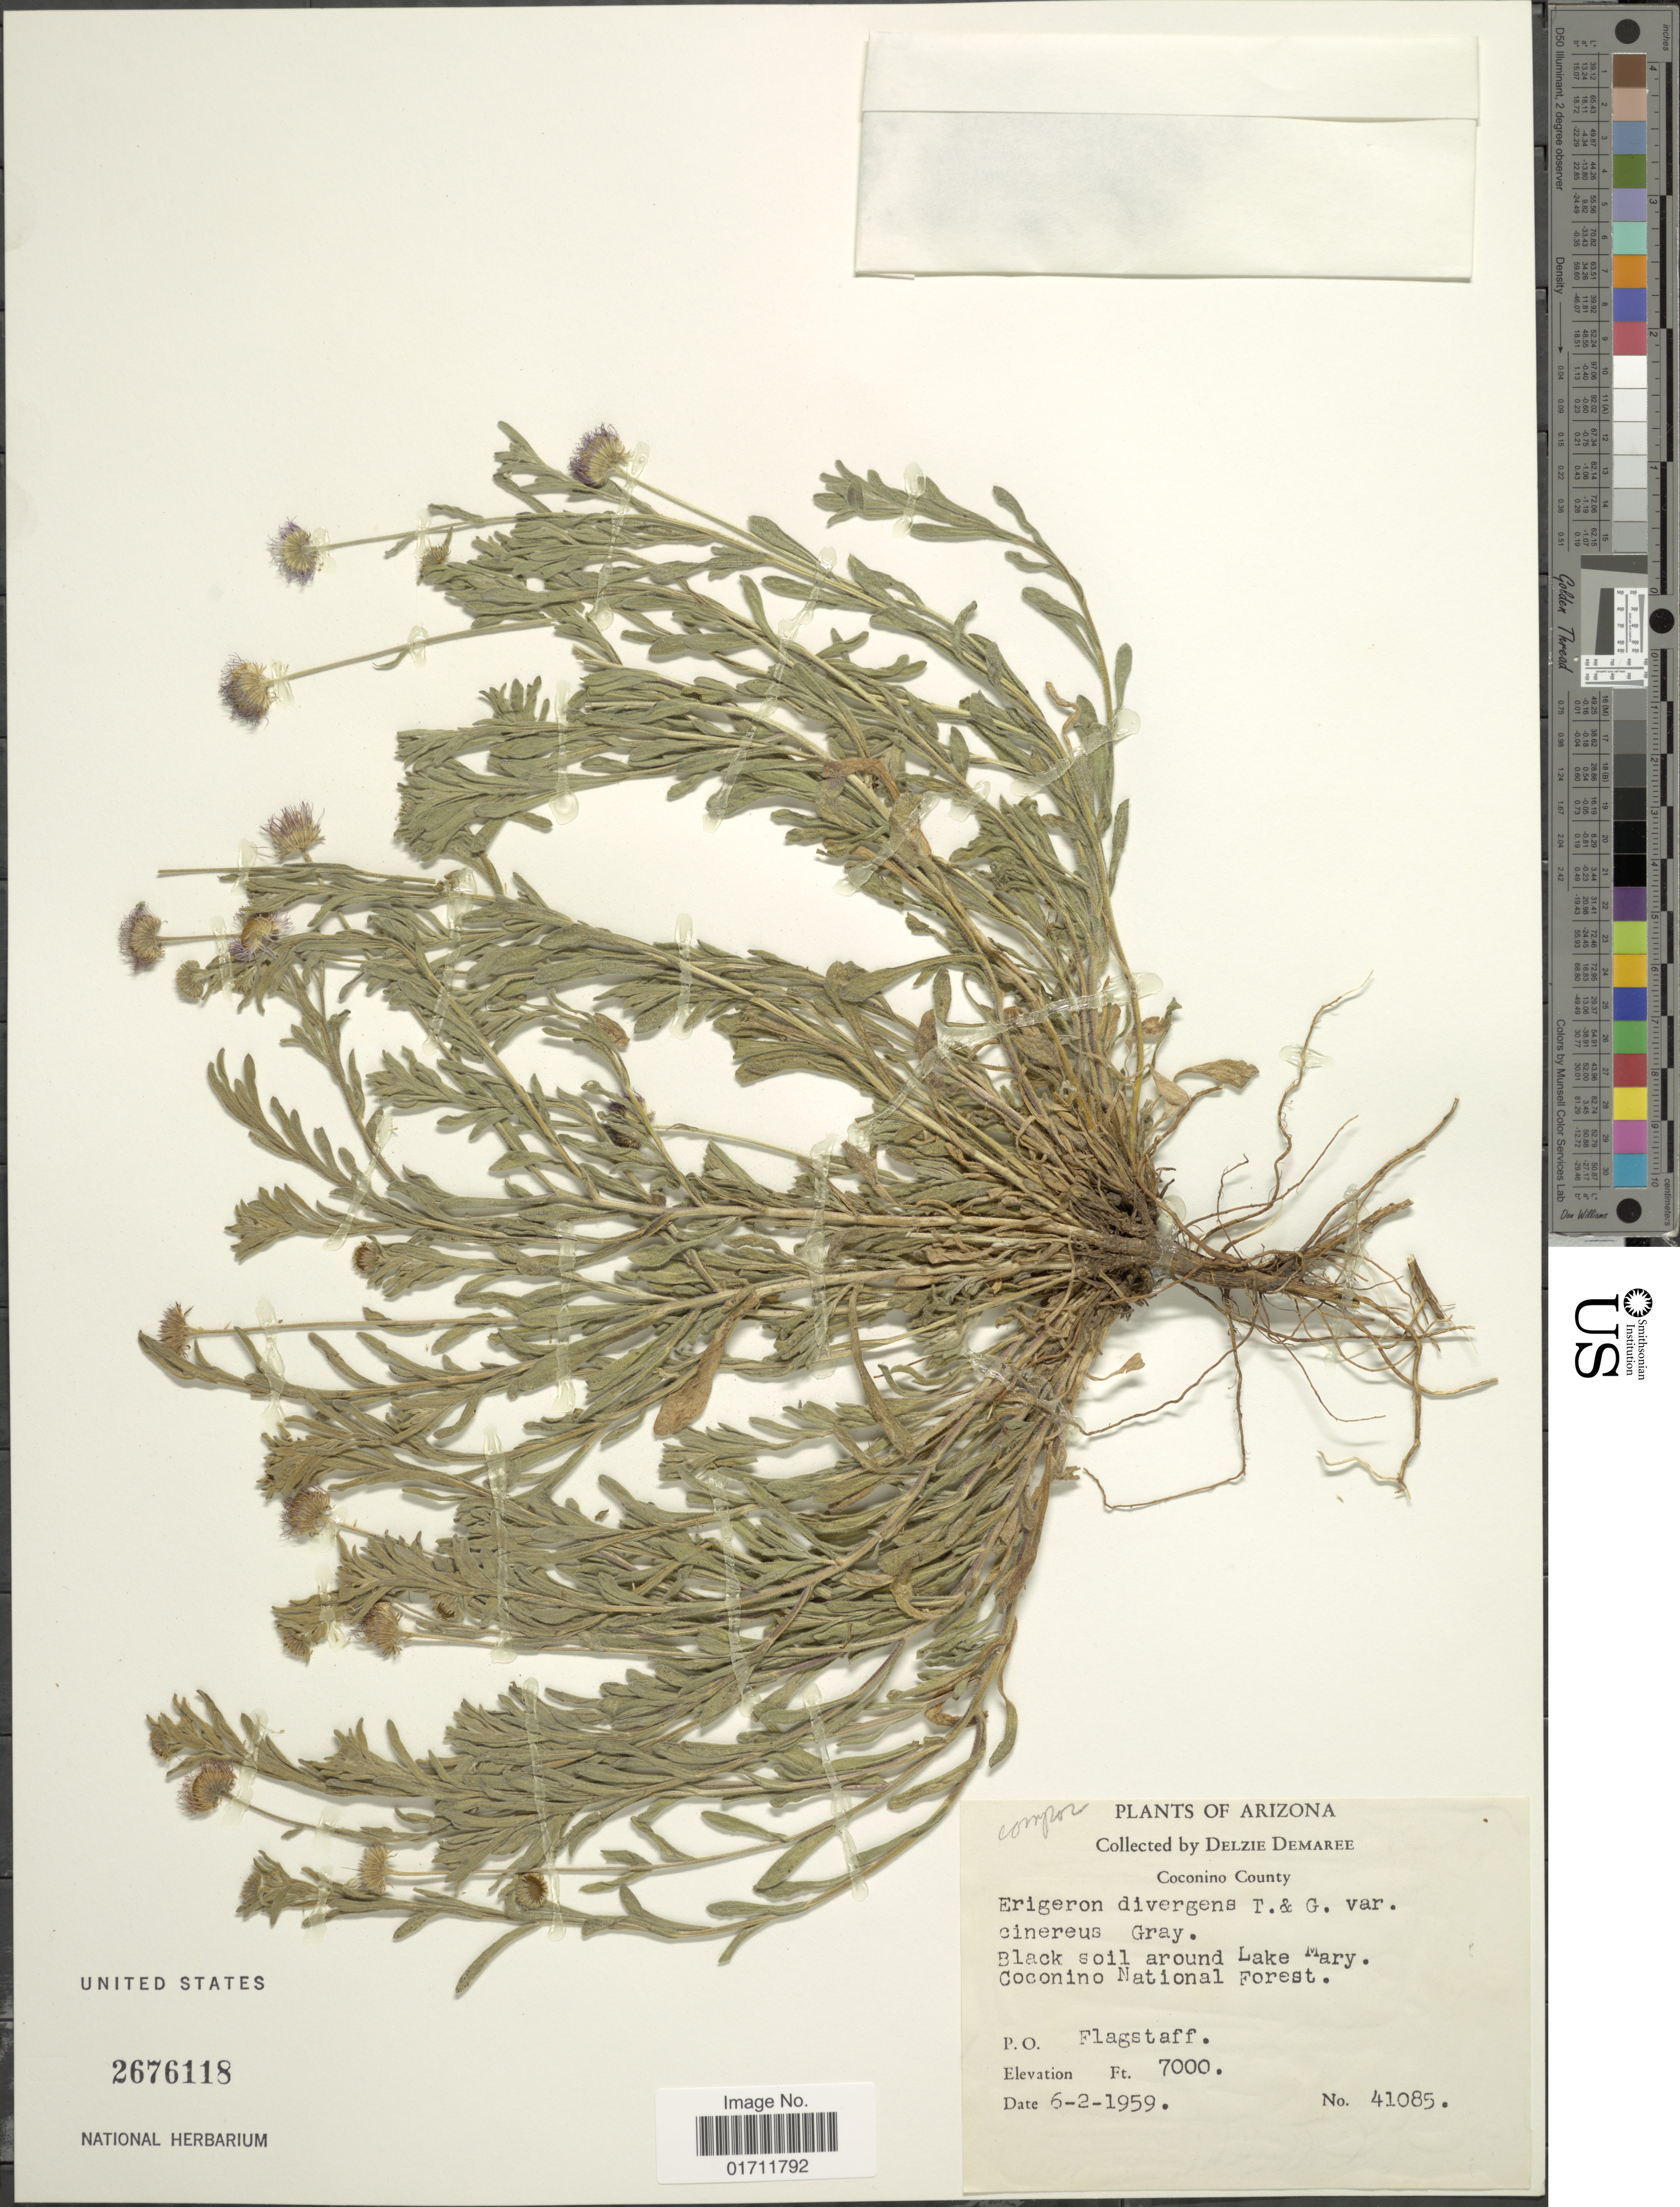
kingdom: Plantae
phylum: Tracheophyta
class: Magnoliopsida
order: Asterales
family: Asteraceae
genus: Erigeron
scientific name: Erigeron divergens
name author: Torr. & A. Gray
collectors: D. Demaree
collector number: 41085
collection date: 1959-06-02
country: United States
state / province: Arizona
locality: Coconino County, Black soil around Lake Mary. Coconino National Forest, P.O. Flagstaff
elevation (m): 2134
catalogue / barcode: US 2676118